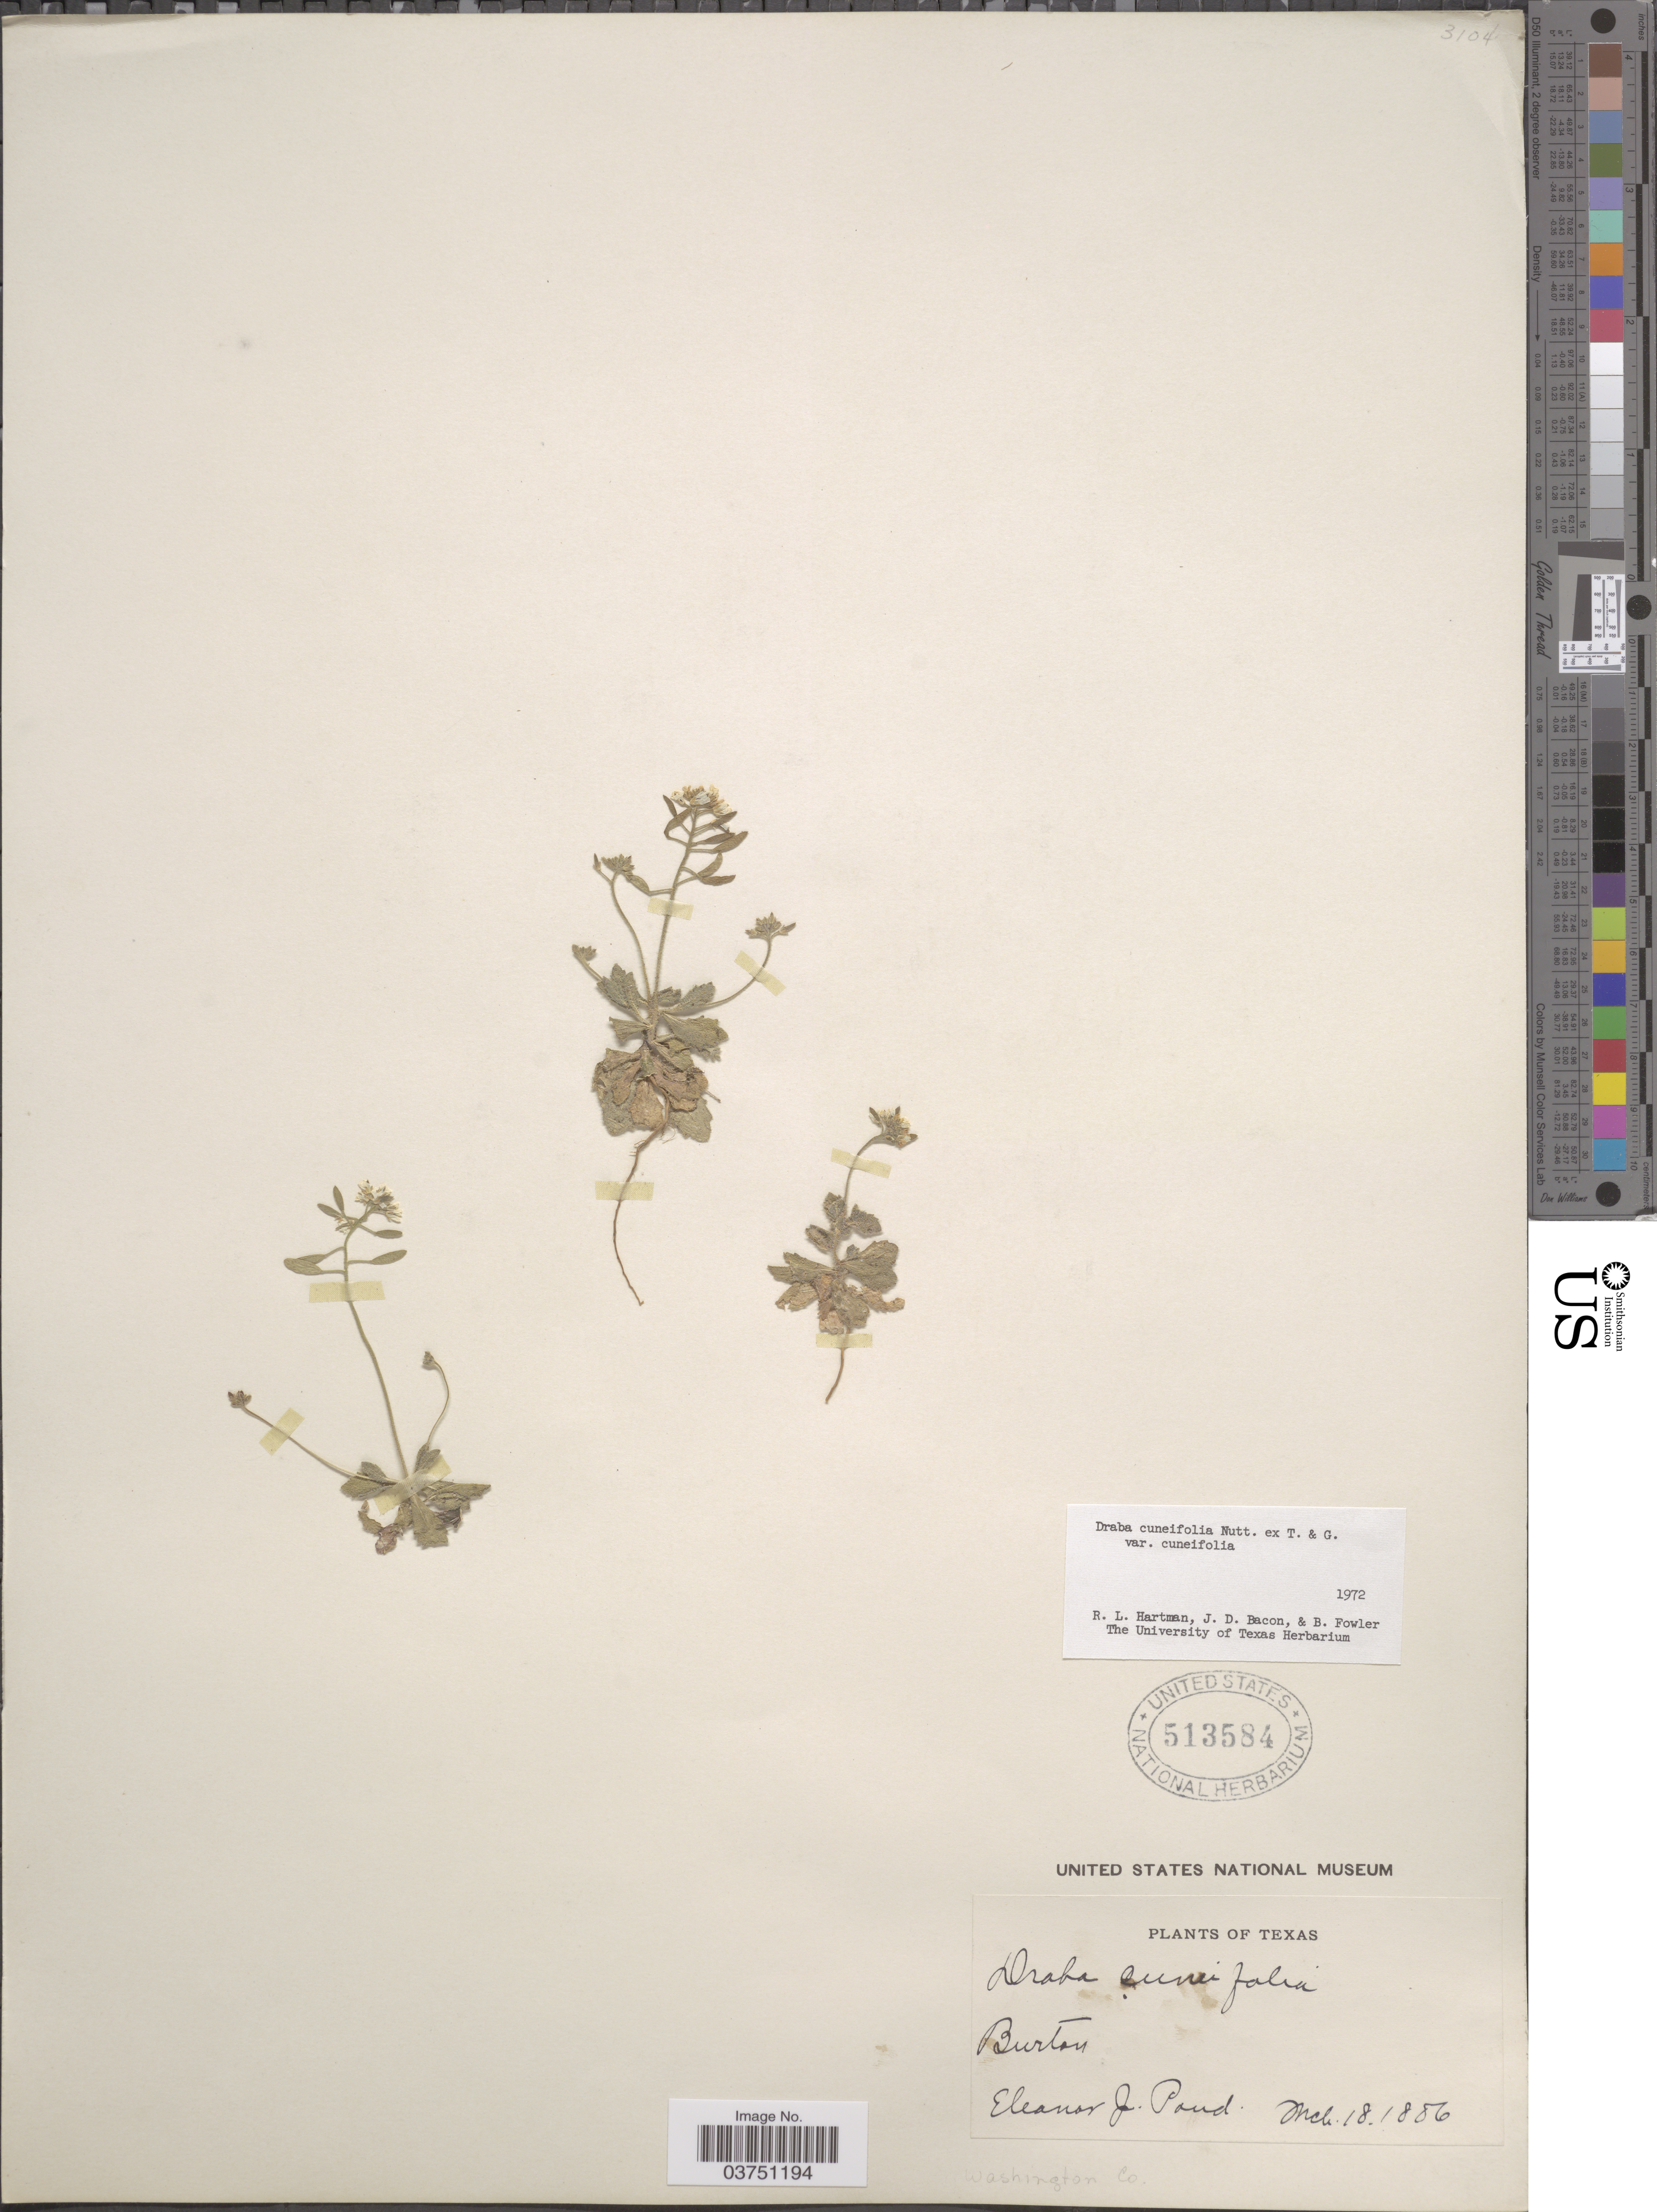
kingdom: Plantae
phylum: Tracheophyta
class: Magnoliopsida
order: Brassicales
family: Brassicaceae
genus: Draba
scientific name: Draba cuneifolia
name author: Nutt.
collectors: E. Pond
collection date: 1886-03-15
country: United States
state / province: Texas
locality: Burton, Washington Co.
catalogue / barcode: US 513584